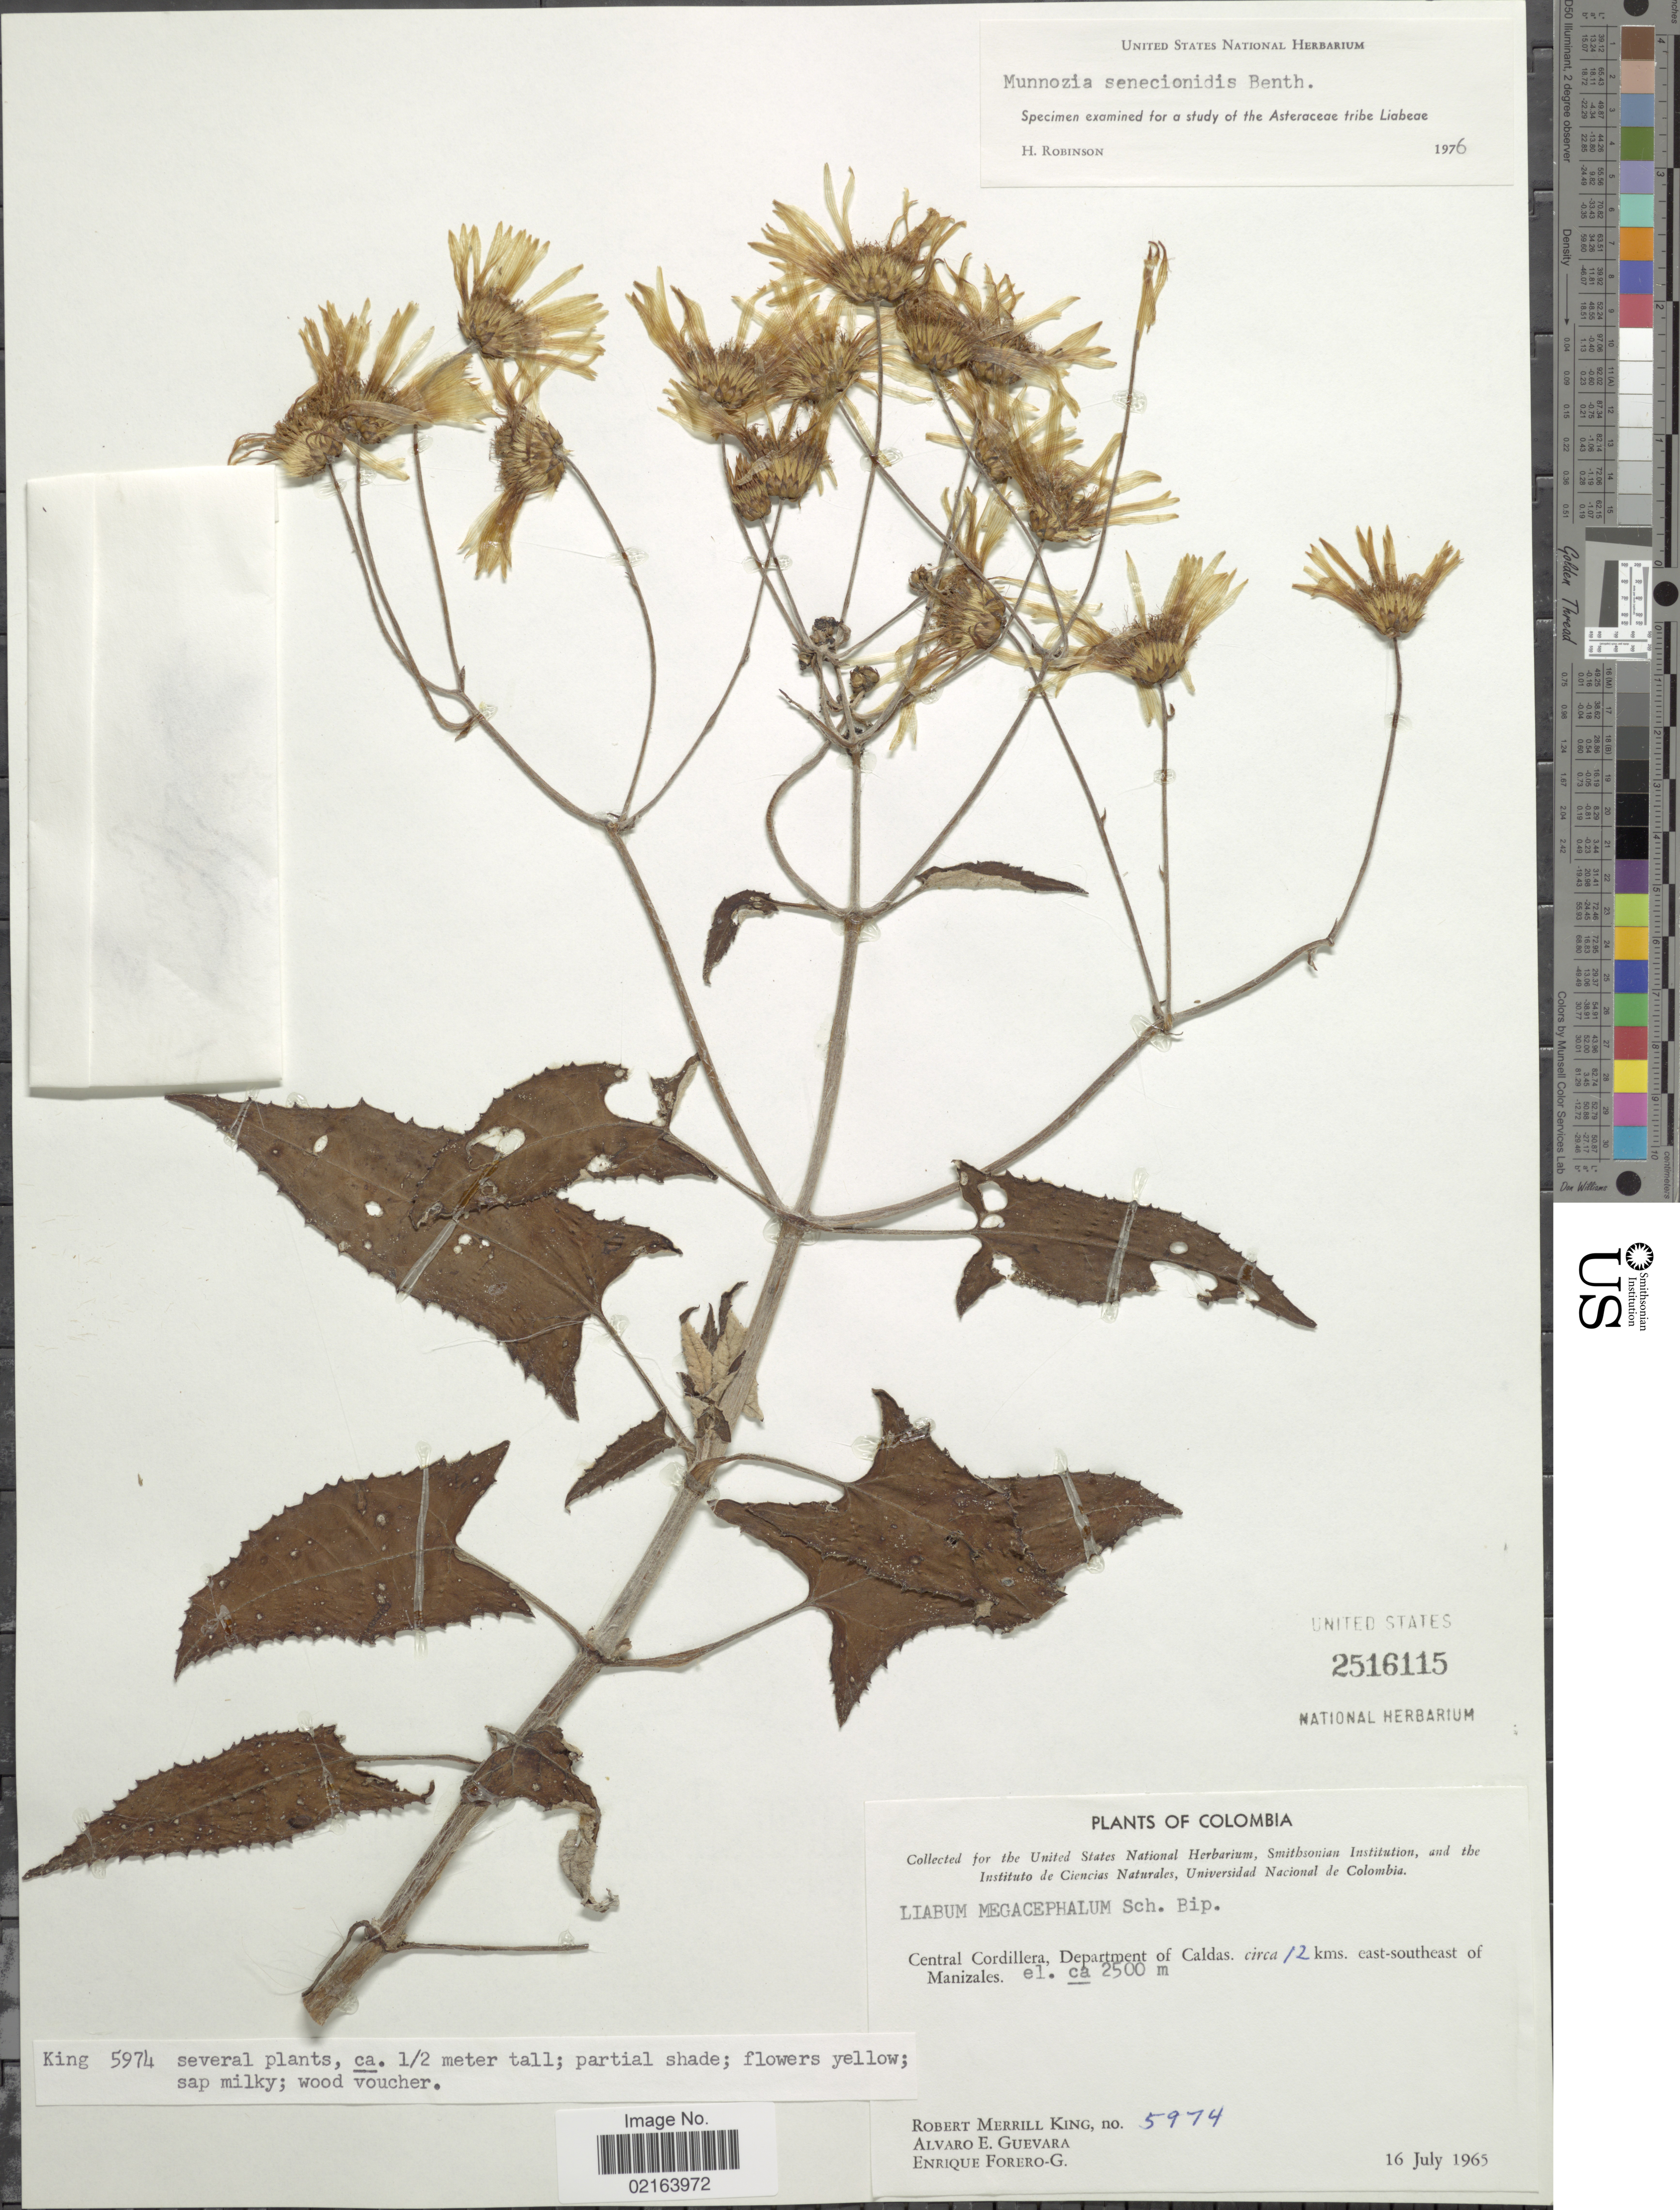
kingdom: Plantae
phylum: Tracheophyta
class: Magnoliopsida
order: Asterales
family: Asteraceae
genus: Munnozia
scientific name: Munnozia senecionidis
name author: Benth.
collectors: R. M. King, A. E. Guevara & E. Forero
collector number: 5974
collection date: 1965-07-16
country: Colombia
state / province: Caldas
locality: Central Cordillera, Department of Caldas, 12 kms, east-southeast of Manizales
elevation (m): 2500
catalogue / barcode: US 2516115